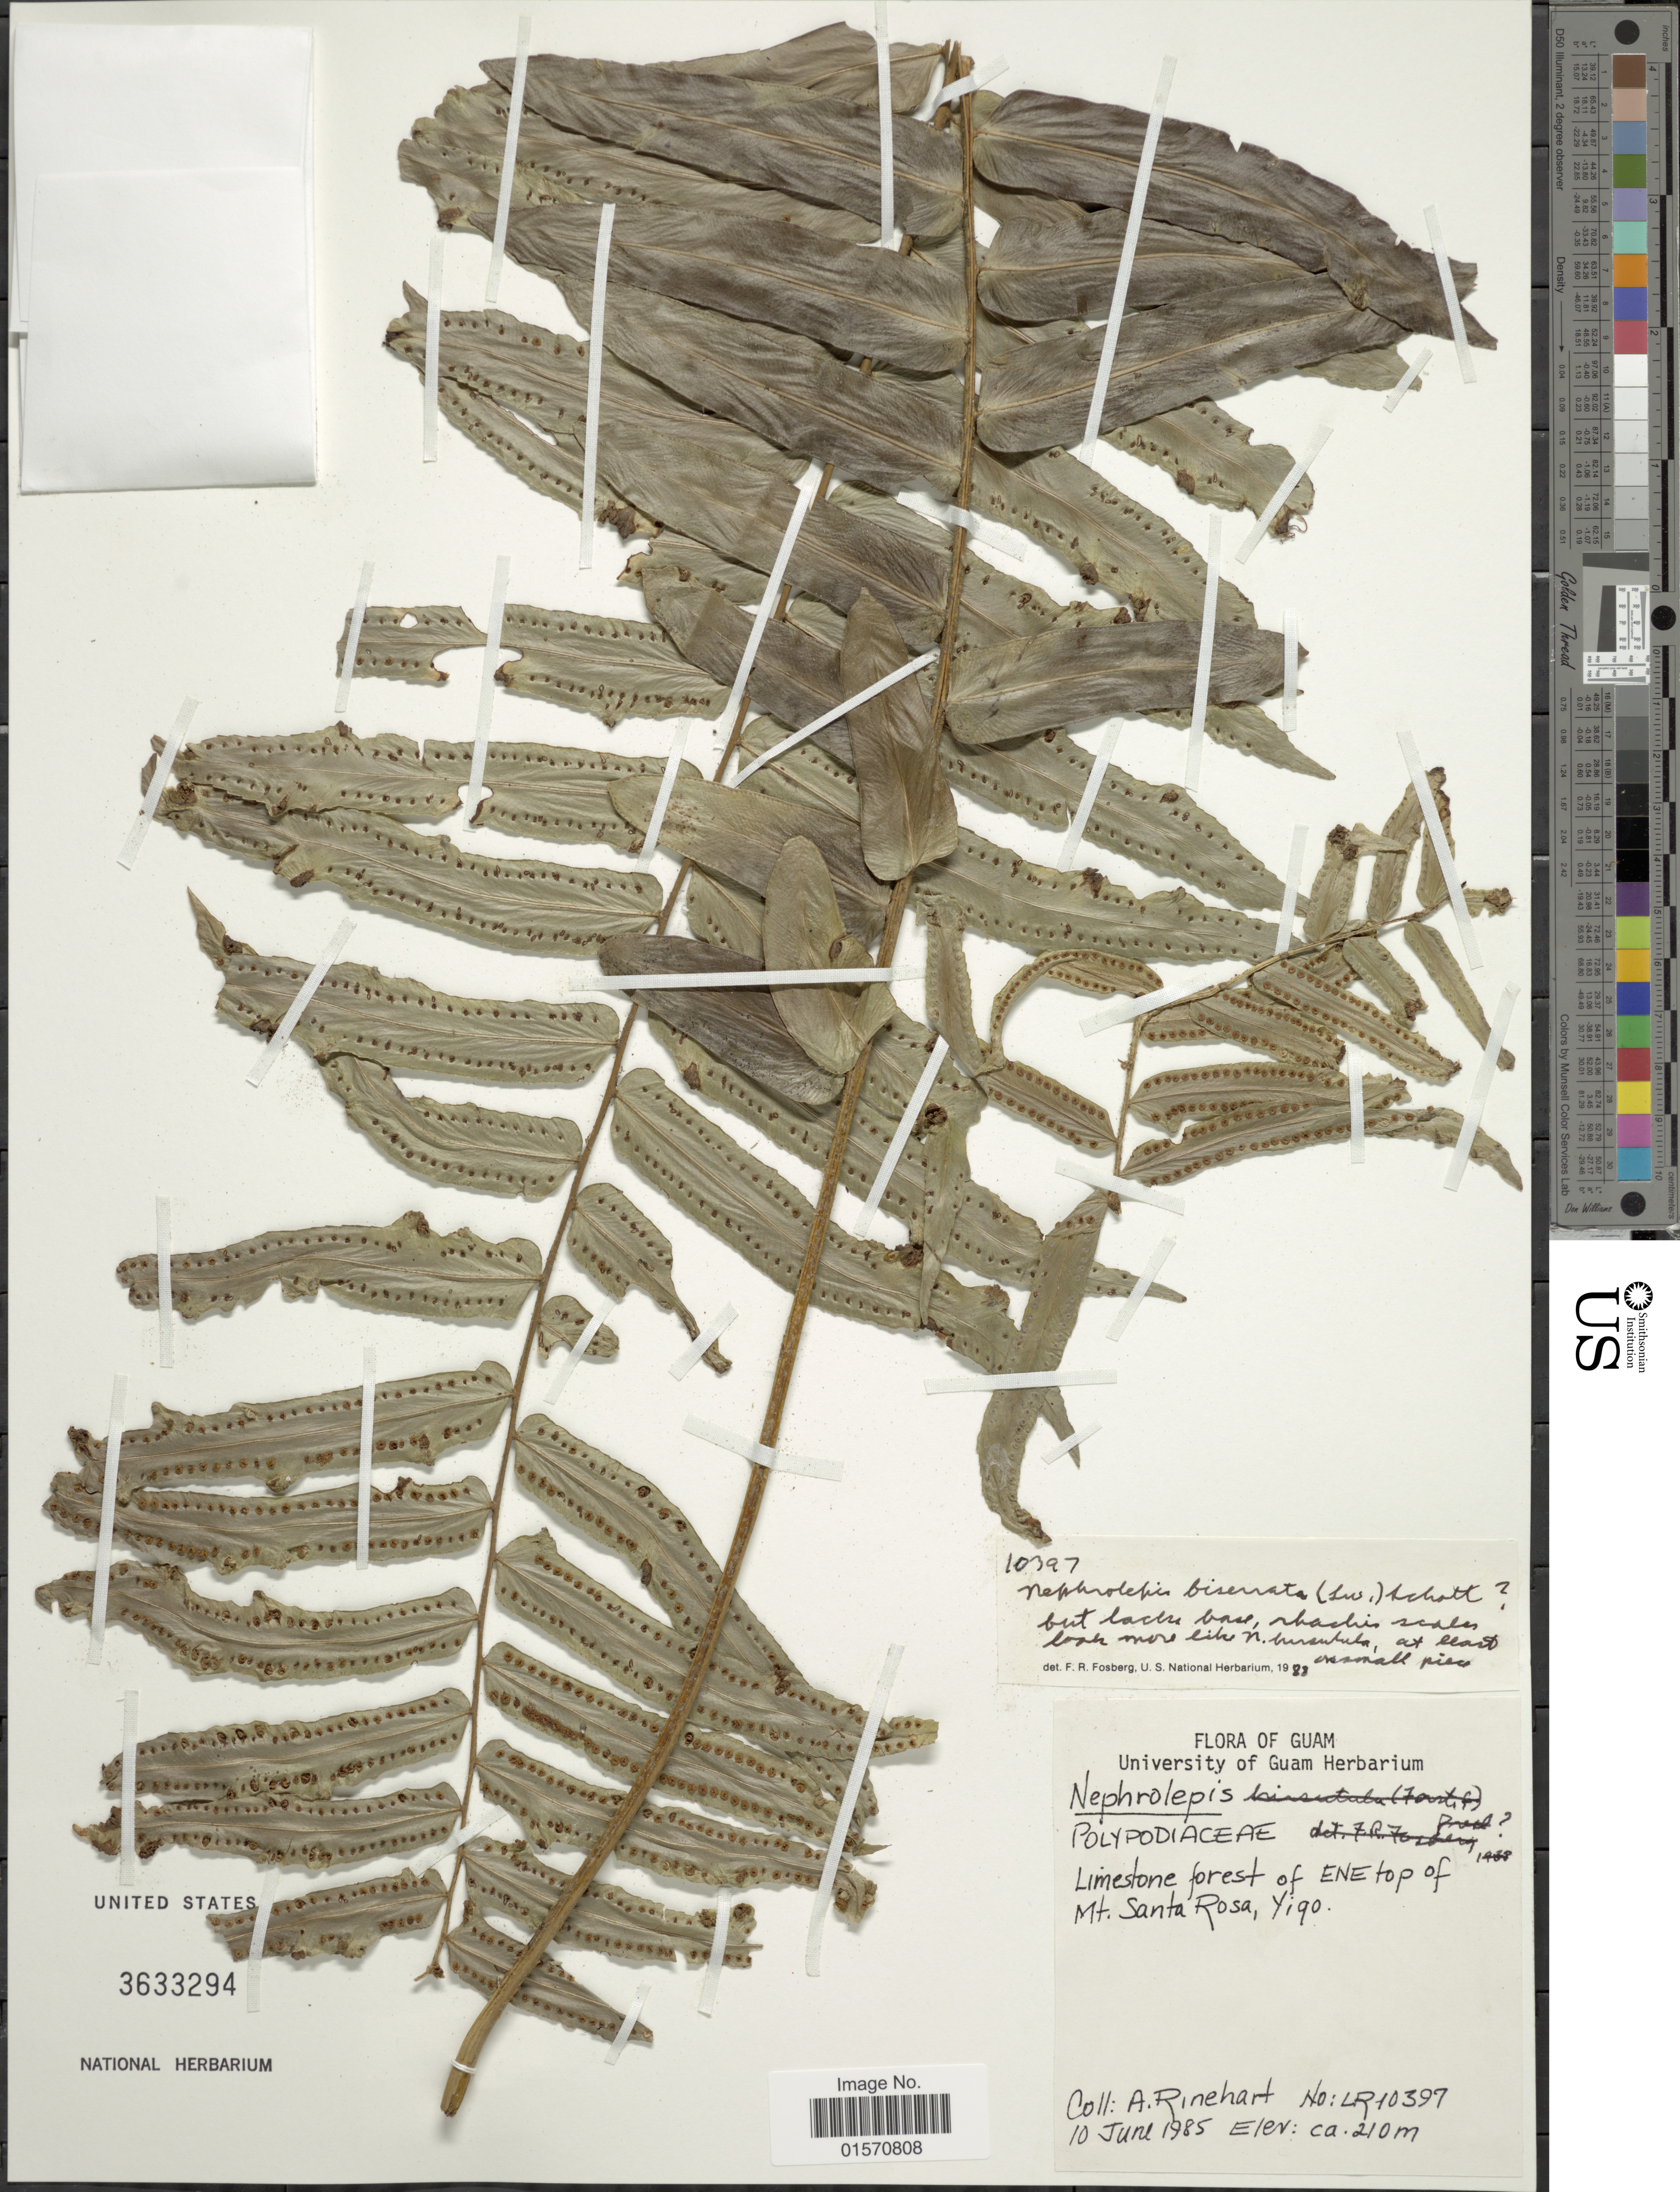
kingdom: Plantae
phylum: Tracheophyta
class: Polypodiopsida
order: Polypodiales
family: Nephrolepidaceae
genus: Nephrolepis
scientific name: Nephrolepis biserrata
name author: (Sw.) Schott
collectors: A. Rinehart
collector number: LR 10397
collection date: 1985-06-10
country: Guam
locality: Limestone forest of ENE top of Mt. Santa Rosa, Yigo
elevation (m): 210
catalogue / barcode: US 3633294